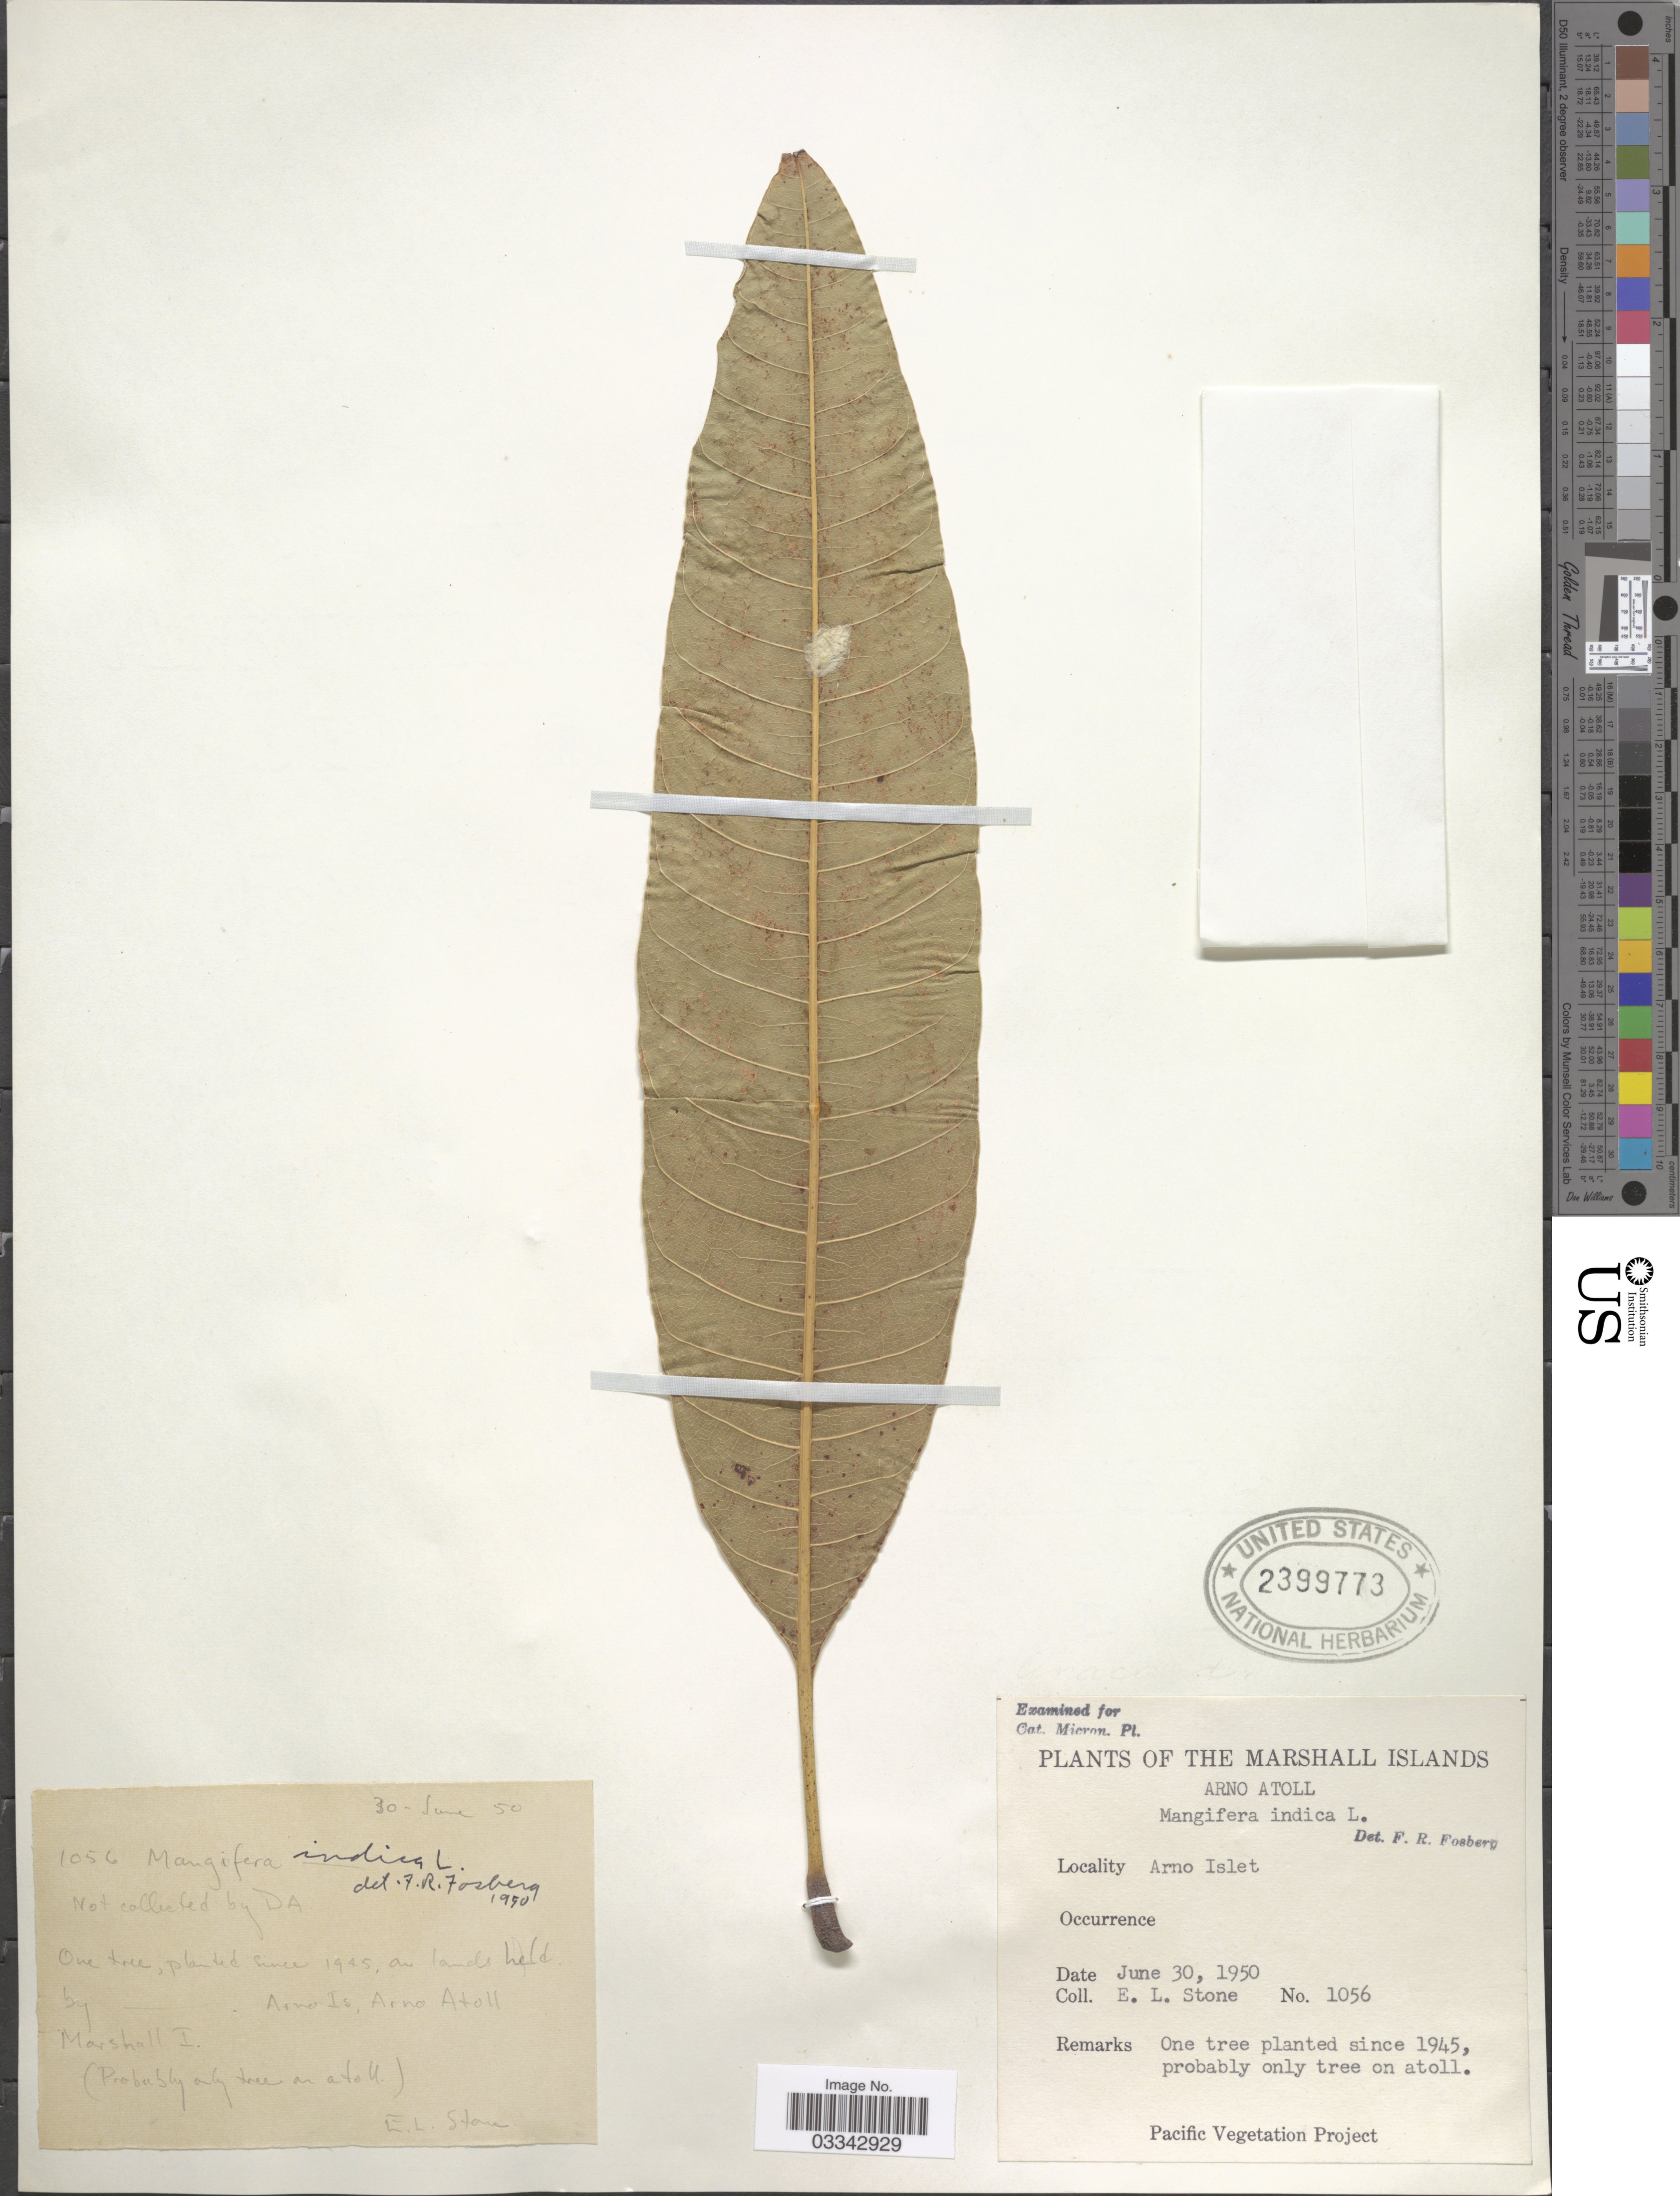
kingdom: Plantae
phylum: Tracheophyta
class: Magnoliopsida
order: Sapindales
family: Anacardiaceae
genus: Mangifera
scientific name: Mangifera indica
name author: L.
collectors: E. L. Stone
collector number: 1056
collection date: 1950-06-30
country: Marshall Islands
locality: The Marshall Islands. Arno Atoll. Arno Islet.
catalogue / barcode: US 2399773